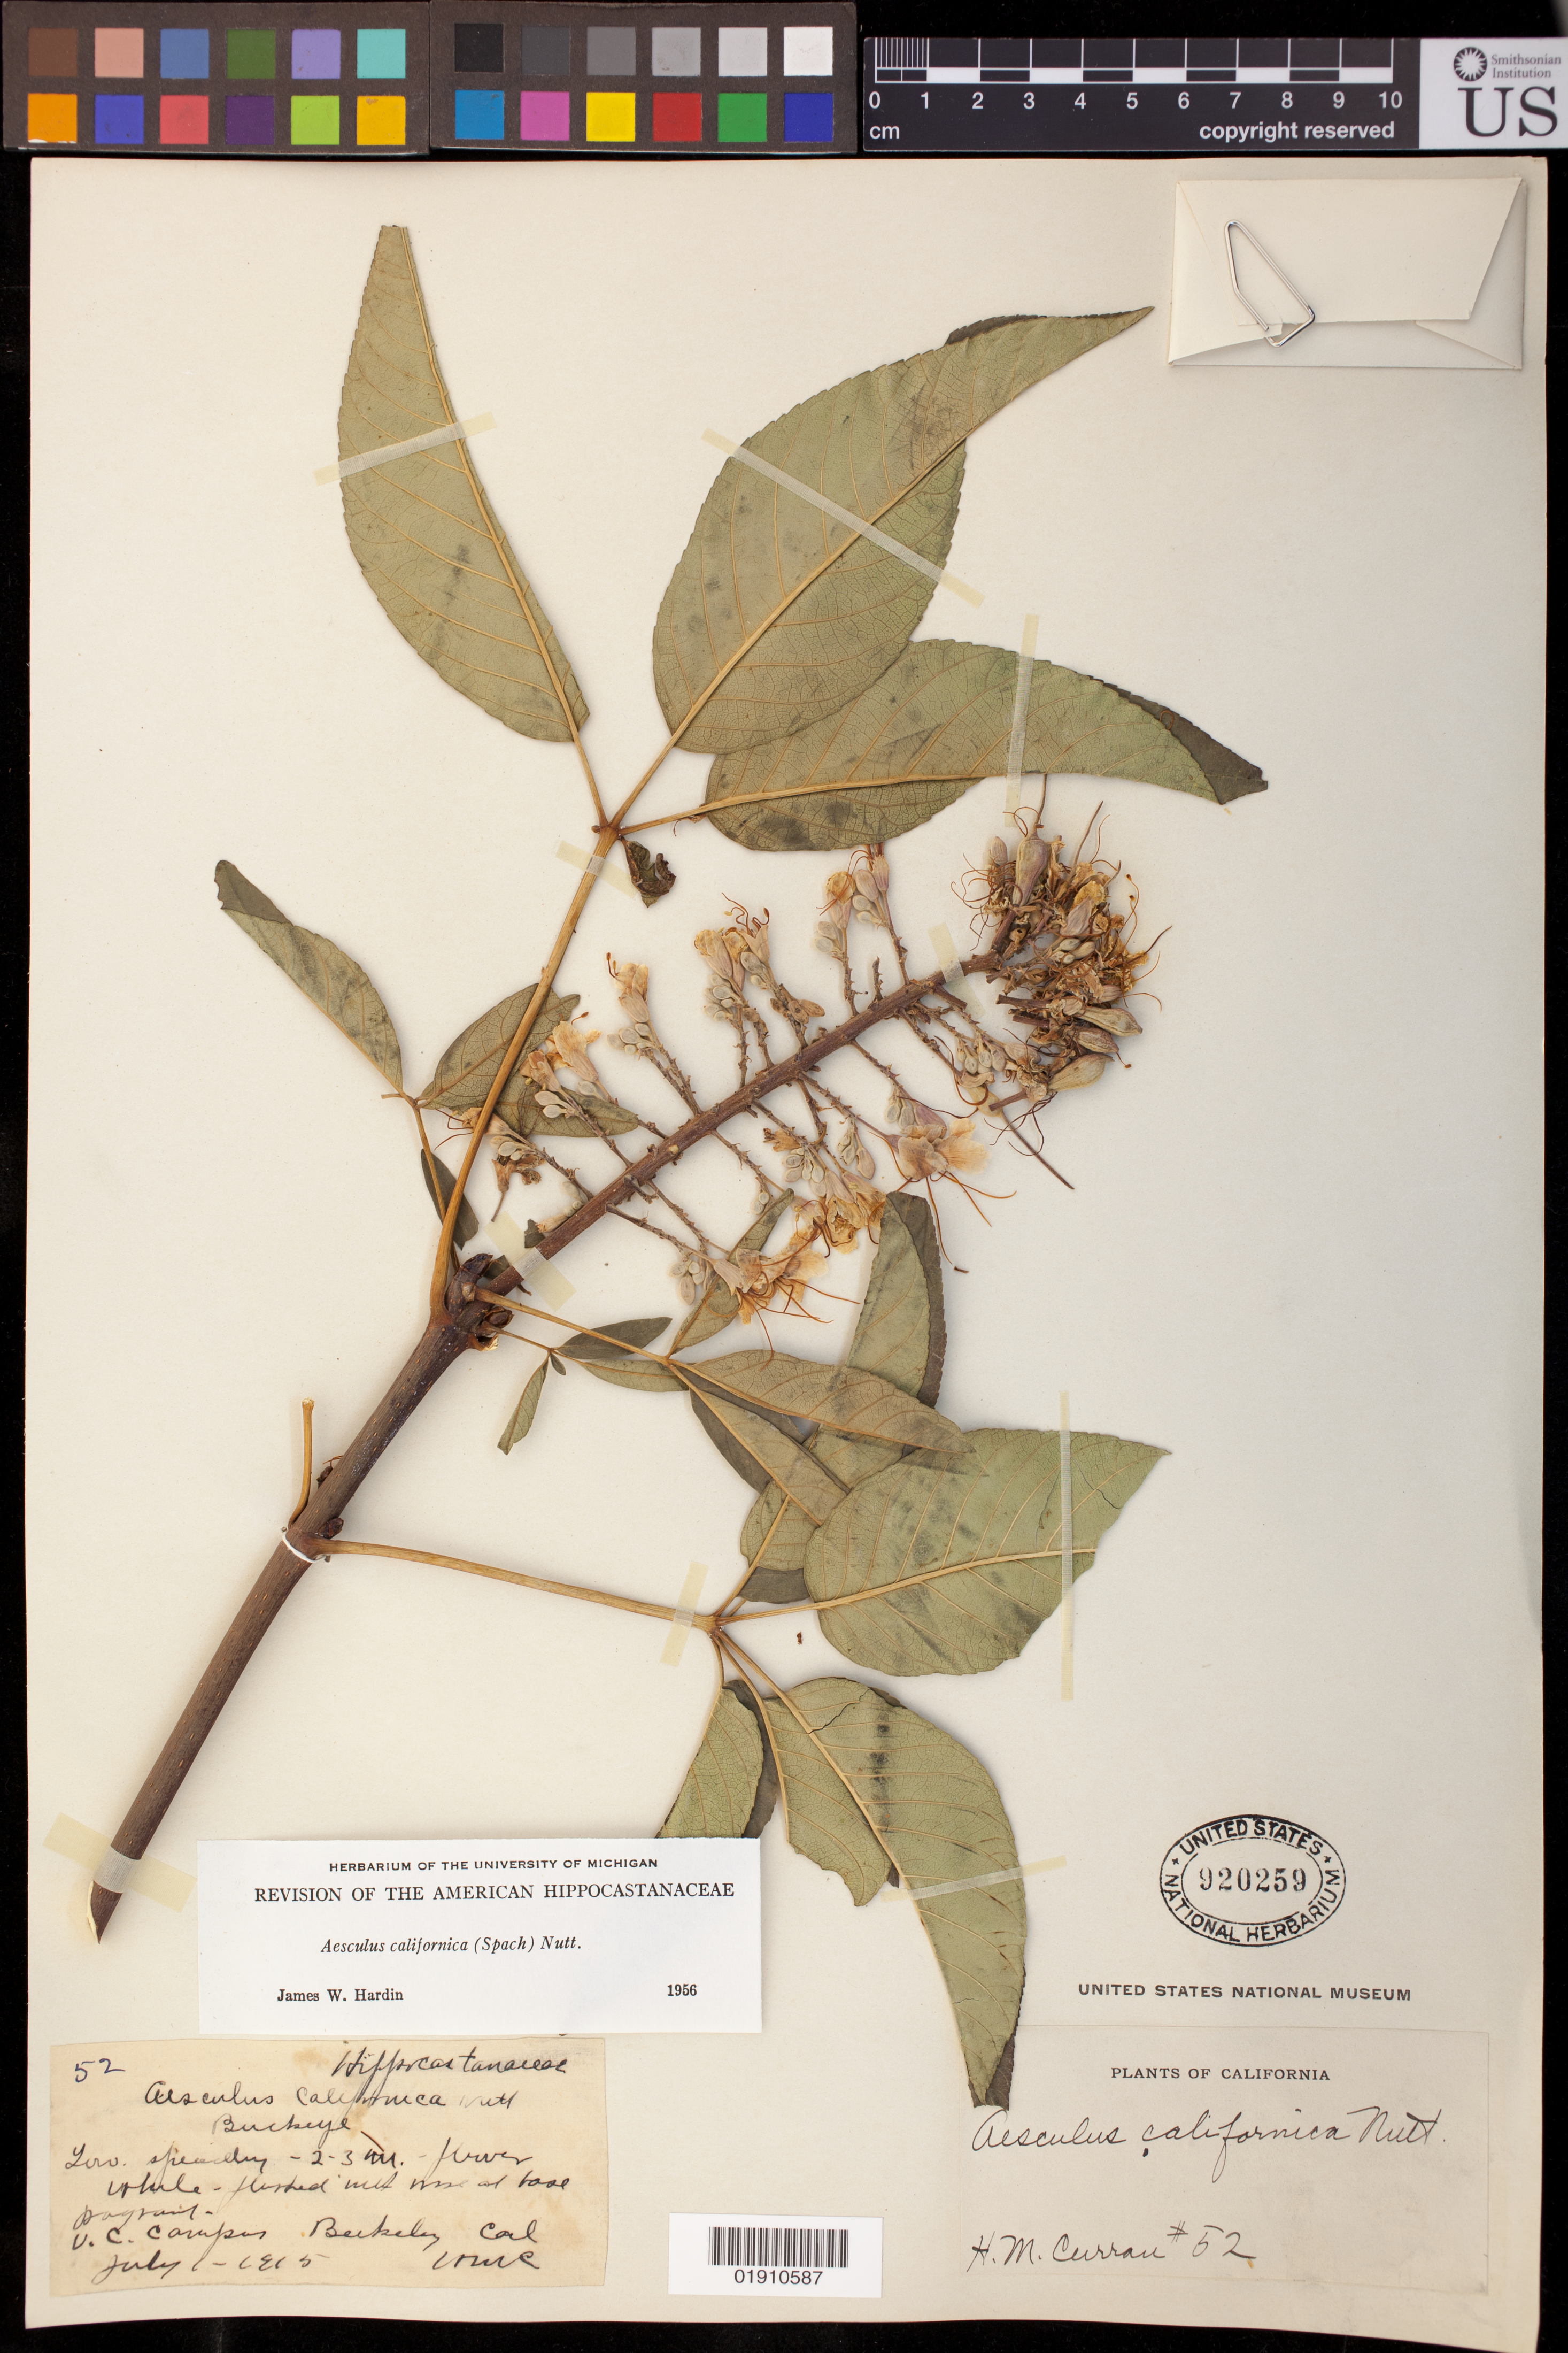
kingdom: Plantae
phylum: Tracheophyta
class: Magnoliopsida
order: Sapindales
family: Sapindaceae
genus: Aesculus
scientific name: Aesculus californica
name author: (Spach) Nutt.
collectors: H. M. Curran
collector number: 52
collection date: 1915-07-01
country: United States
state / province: California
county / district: Alameda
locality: U.C. campus, Berkeley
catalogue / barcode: US 920259